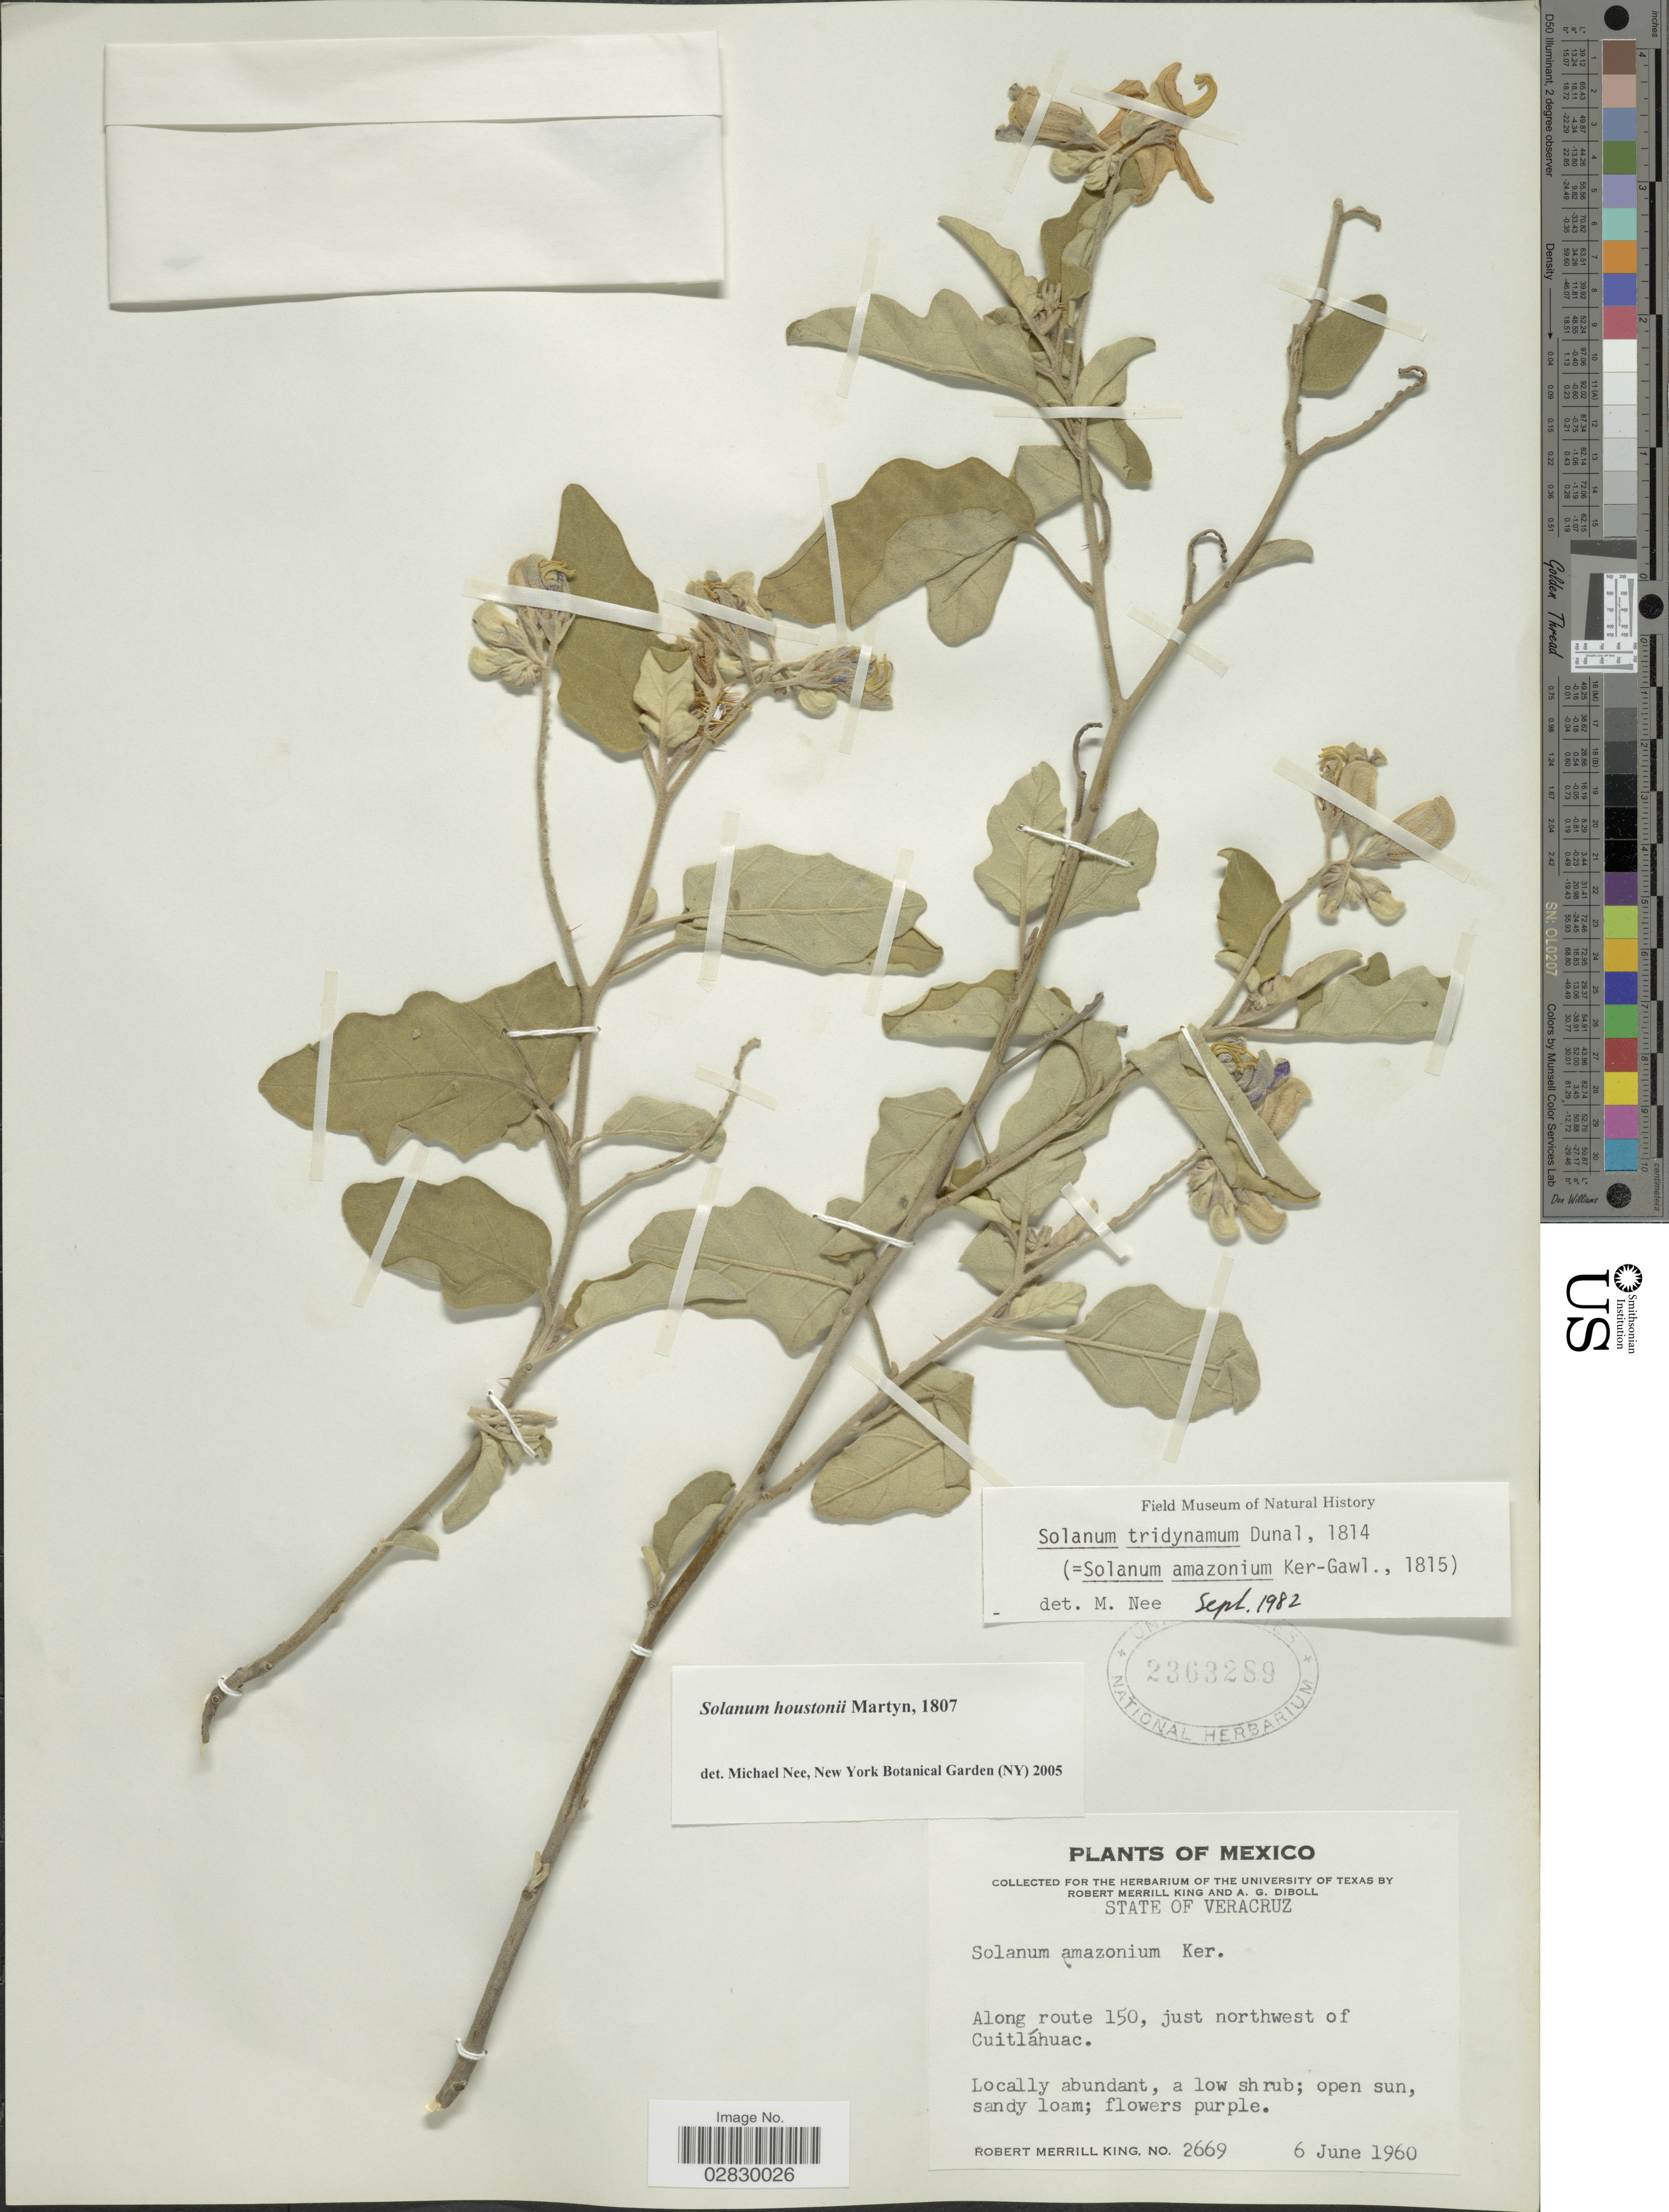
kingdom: Plantae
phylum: Tracheophyta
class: Magnoliopsida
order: Solanales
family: Solanaceae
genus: Solanum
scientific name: Solanum houstonii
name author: Dunal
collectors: R. M. King & A. Diboll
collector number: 2669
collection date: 1960-06-06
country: Mexico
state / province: Veracruz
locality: State of Veracruz. Along route 150, just northwest of Cuitlahuac.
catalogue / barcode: US 2363289